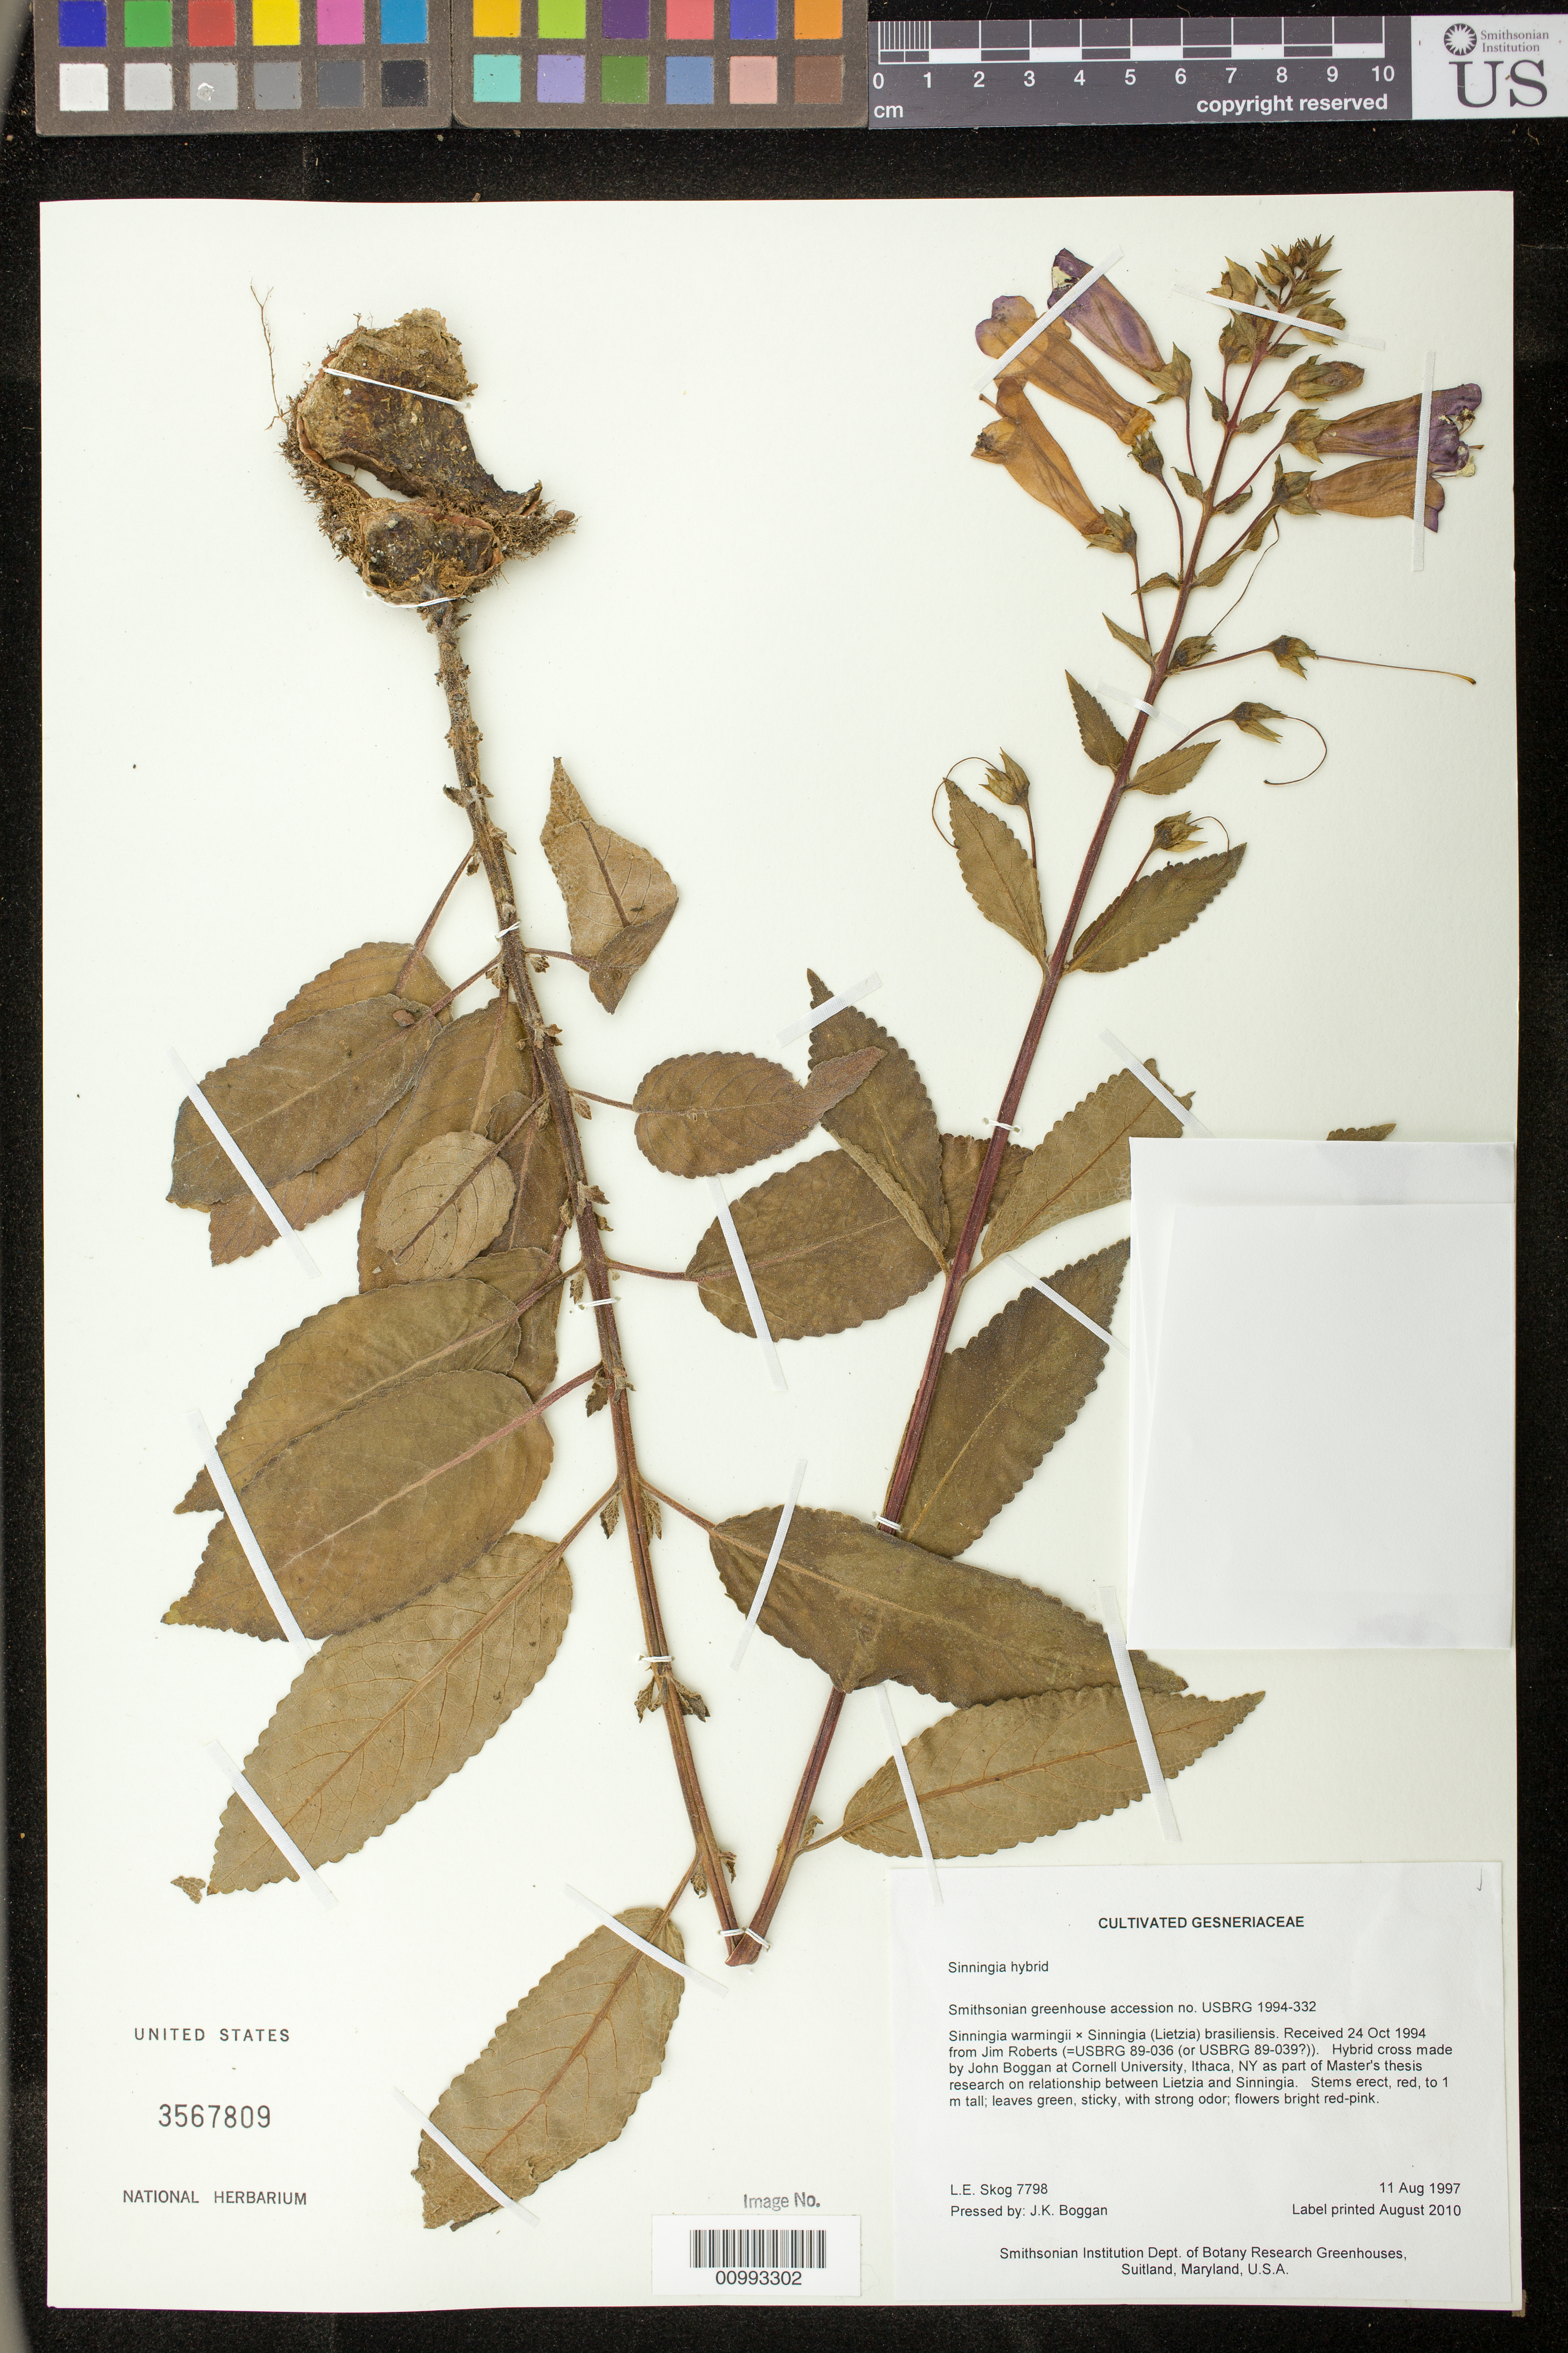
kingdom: Plantae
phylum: Tracheophyta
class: Magnoliopsida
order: Lamiales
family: Gesneriaceae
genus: Sinningia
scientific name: Sinningia hybrid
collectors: L. E. Skog & J. K. Boggan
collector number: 7798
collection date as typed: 11 Aug 1997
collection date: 1997-08-11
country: United States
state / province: Maryland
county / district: Prince George's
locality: Smithsonian Institution Dept. of Botany Research Greenhouses, Suitland, Maryland, U.S.A.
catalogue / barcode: US 3567809